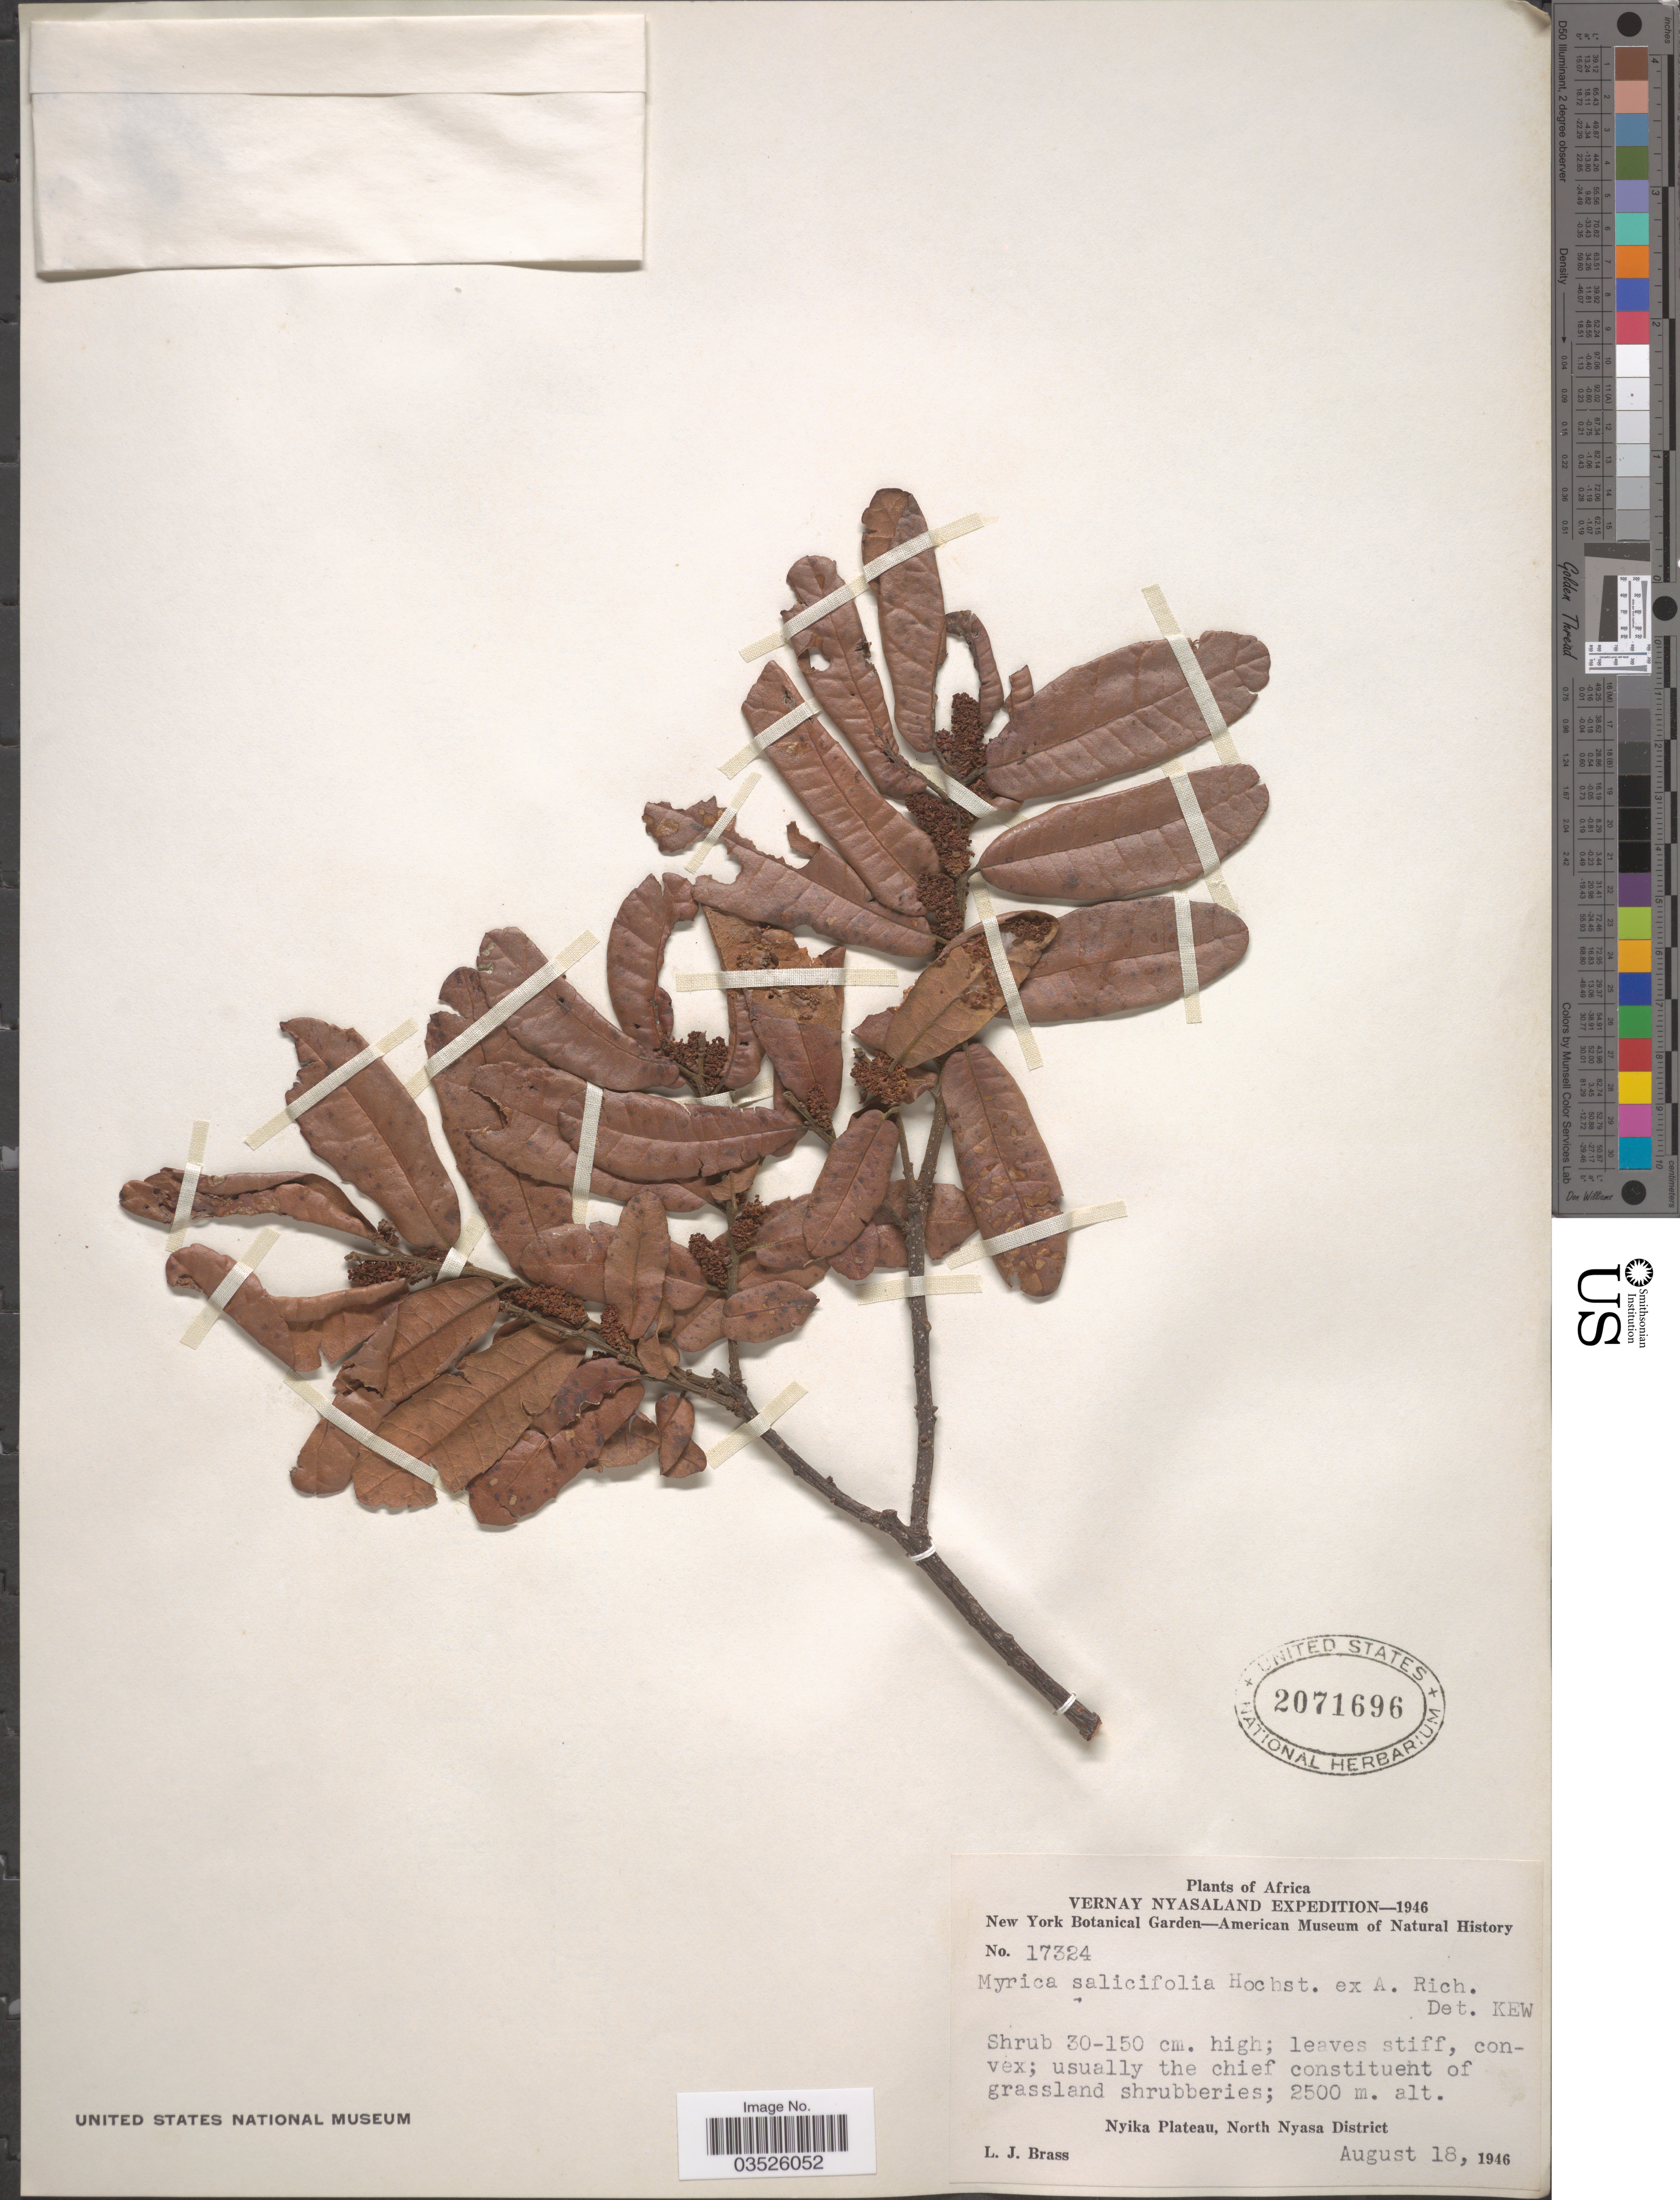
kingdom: Plantae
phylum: Tracheophyta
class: Magnoliopsida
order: Fagales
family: Myricaceae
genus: Morella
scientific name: Morella salicifolia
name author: (Hochst. ex A. Rich.) Verdc. & Polhill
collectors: L. J. Brass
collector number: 17324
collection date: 1946-08-18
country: Malawi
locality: Vernay Nyasaland. Nyika Plateau, North of Nyasa District.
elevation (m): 2500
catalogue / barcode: US 2071696